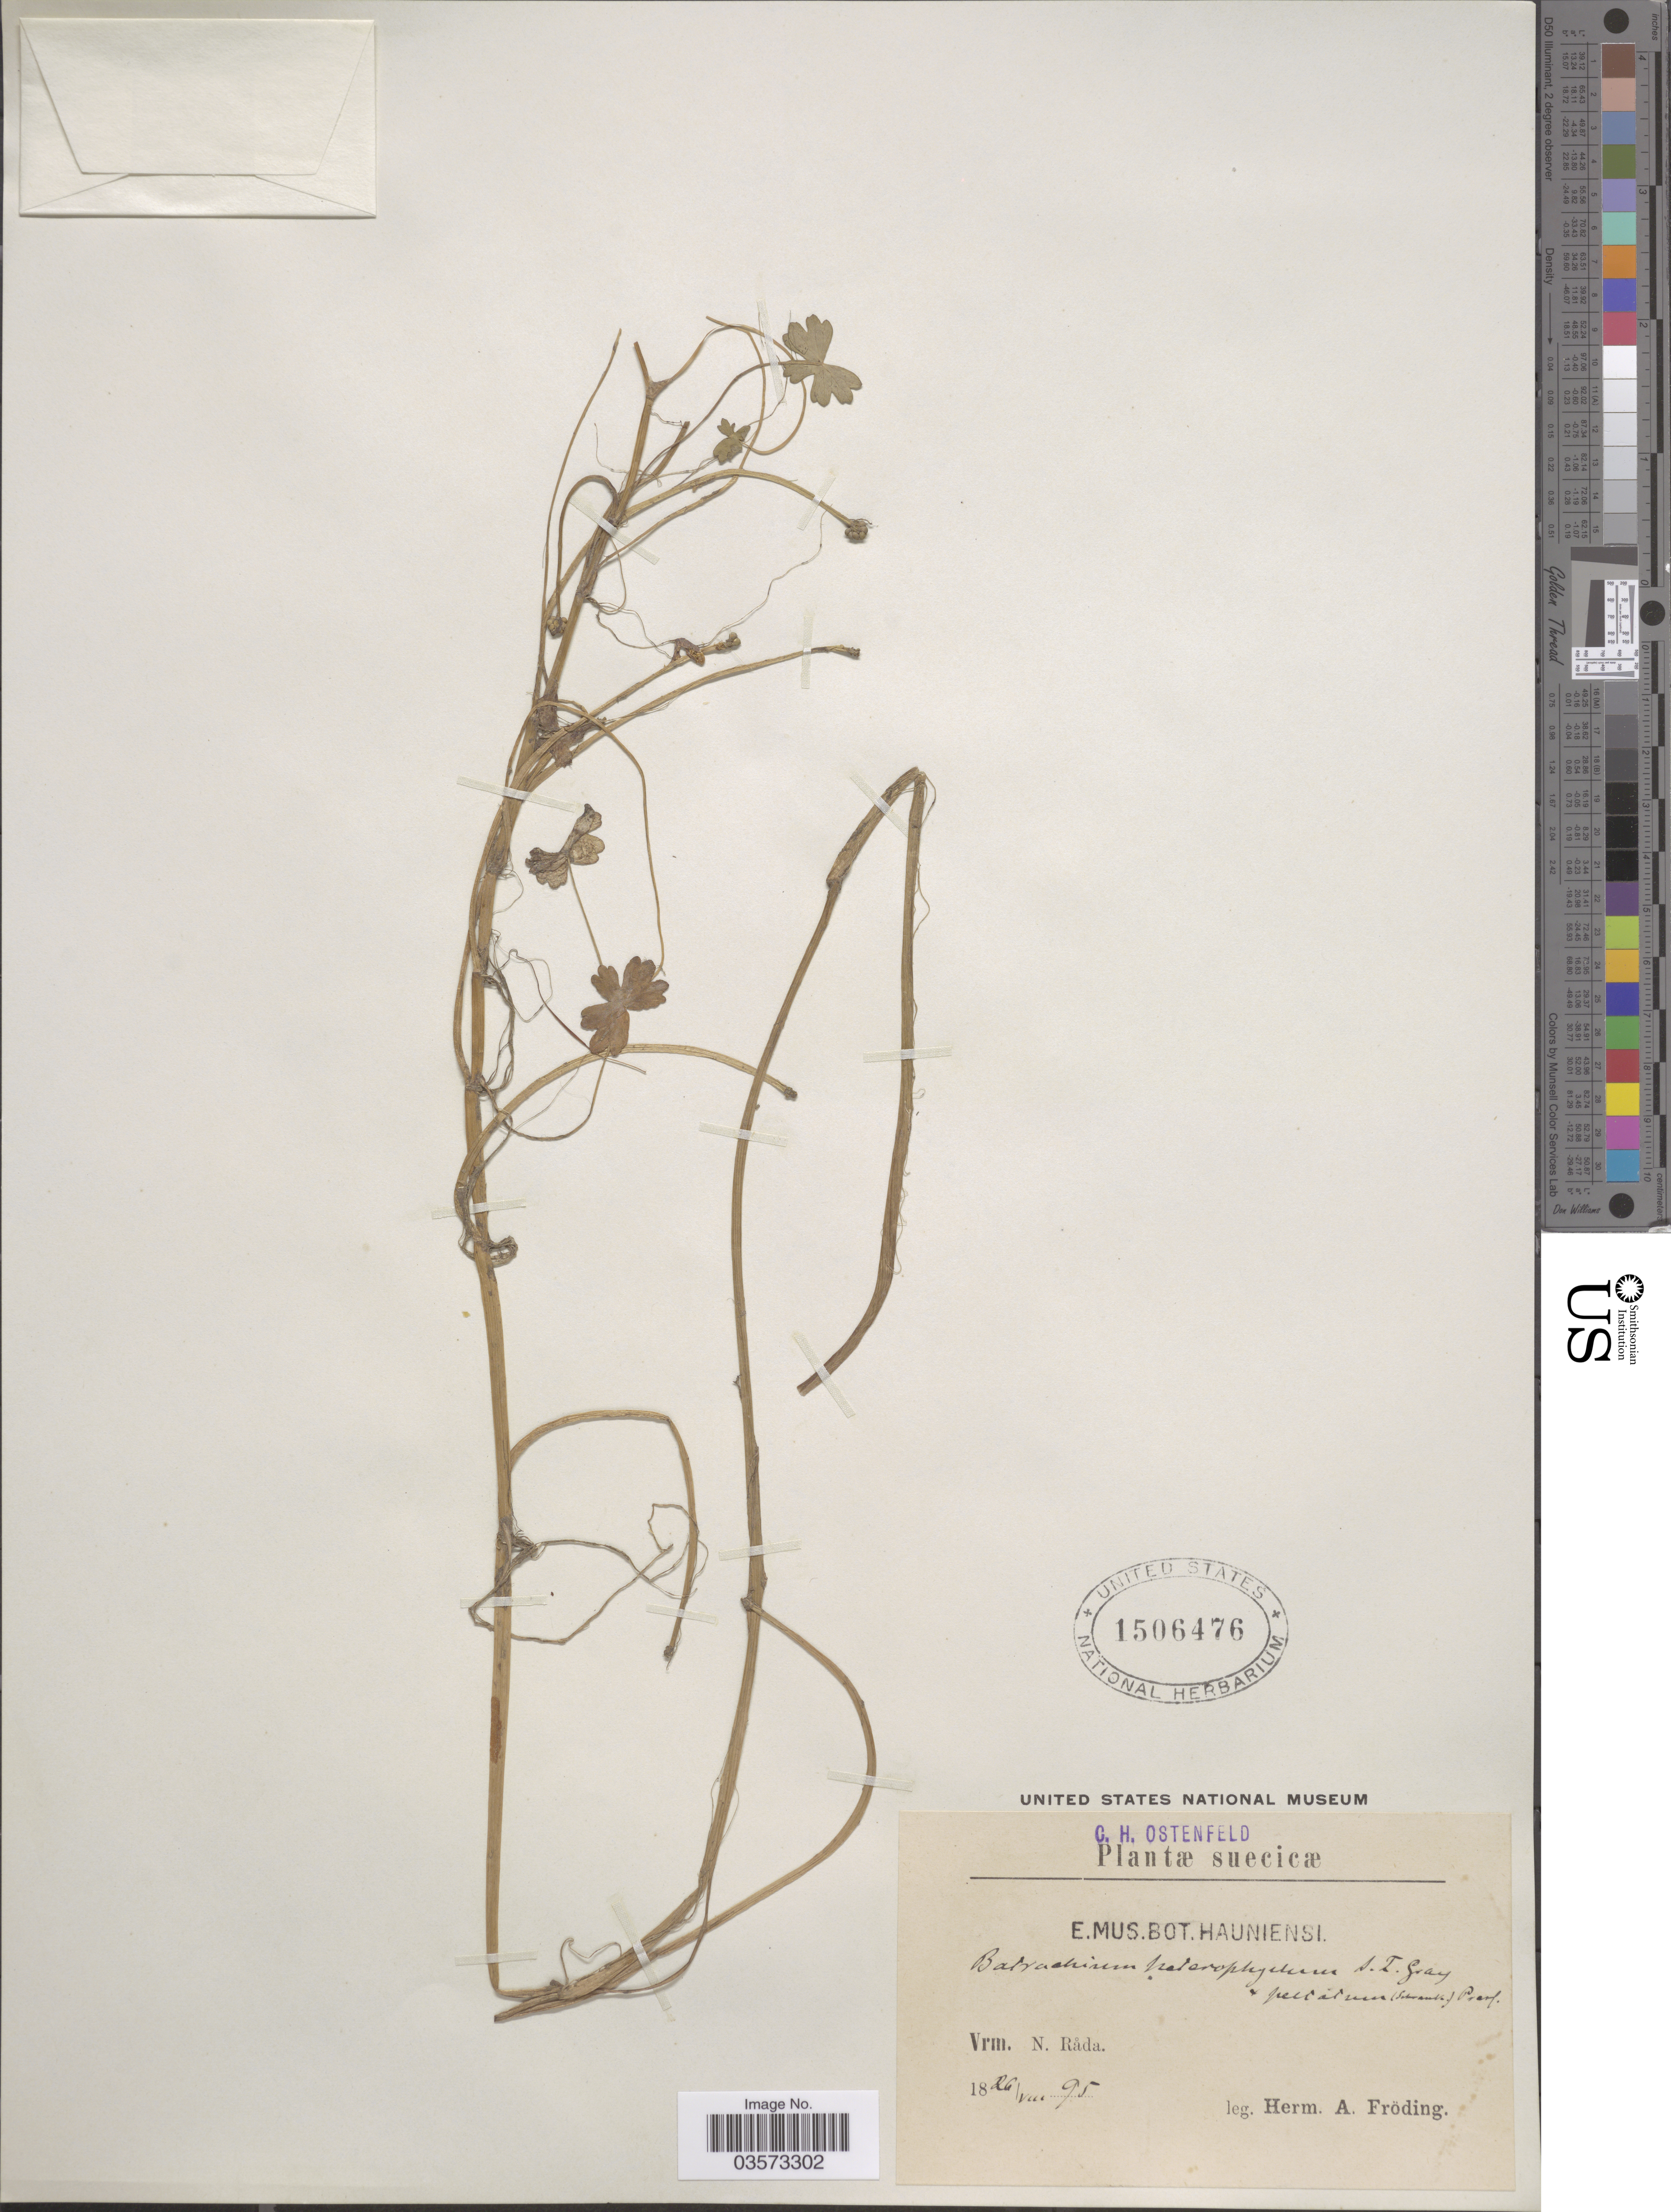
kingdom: Plantae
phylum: Tracheophyta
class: Magnoliopsida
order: Ranunculales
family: Ranunculaceae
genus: Ranunculus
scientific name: Ranunculus aquatilis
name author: L.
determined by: Strong, Mark T., (BOT), Smithsonian Institution - National Museum of Natural History (UNITED STATES)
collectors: H. Froding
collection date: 1895-08-26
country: Sweden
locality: Vrm. N. Råda.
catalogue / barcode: US 1506476